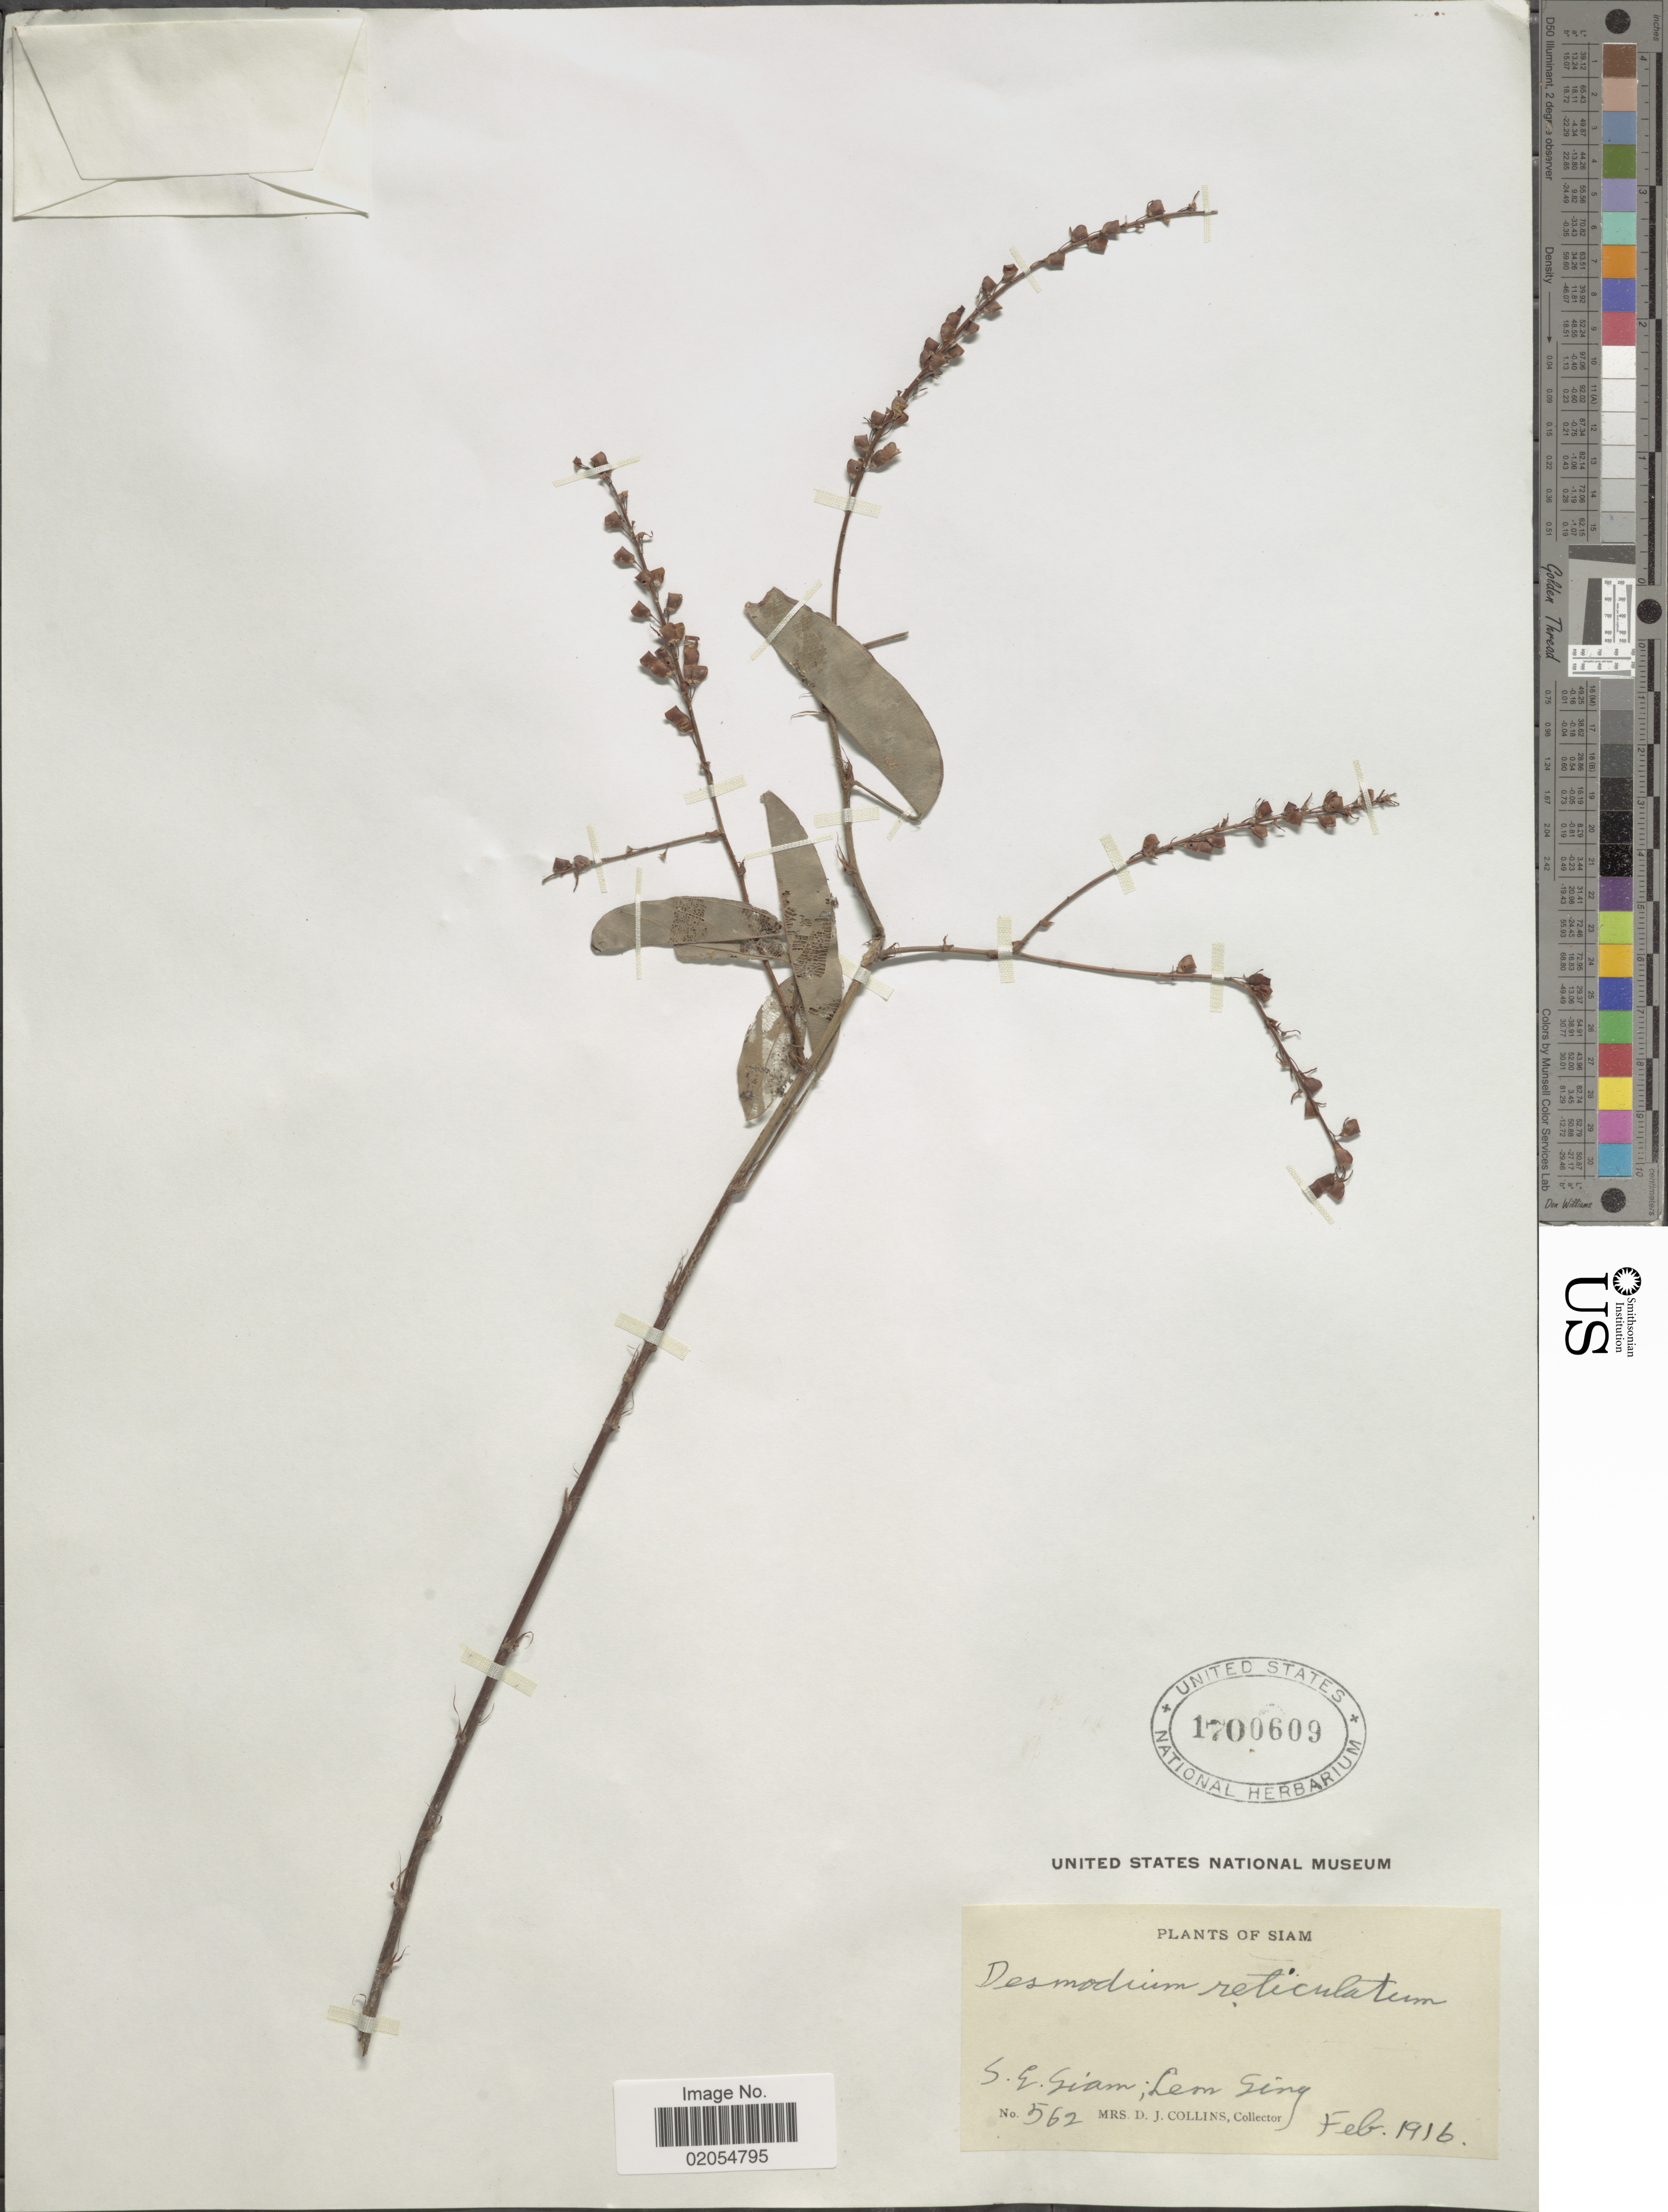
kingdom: Plantae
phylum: Tracheophyta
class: Magnoliopsida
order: Fabales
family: Fabaceae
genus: Grona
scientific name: Grona reticulata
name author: (Champ. ex Benth.) H. Ohashi & K. Ohashi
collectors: Mrs. D. J. Collins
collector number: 562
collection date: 1916-02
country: Thailand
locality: Siam, S.E. Siam; Lem Sing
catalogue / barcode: US 1700609